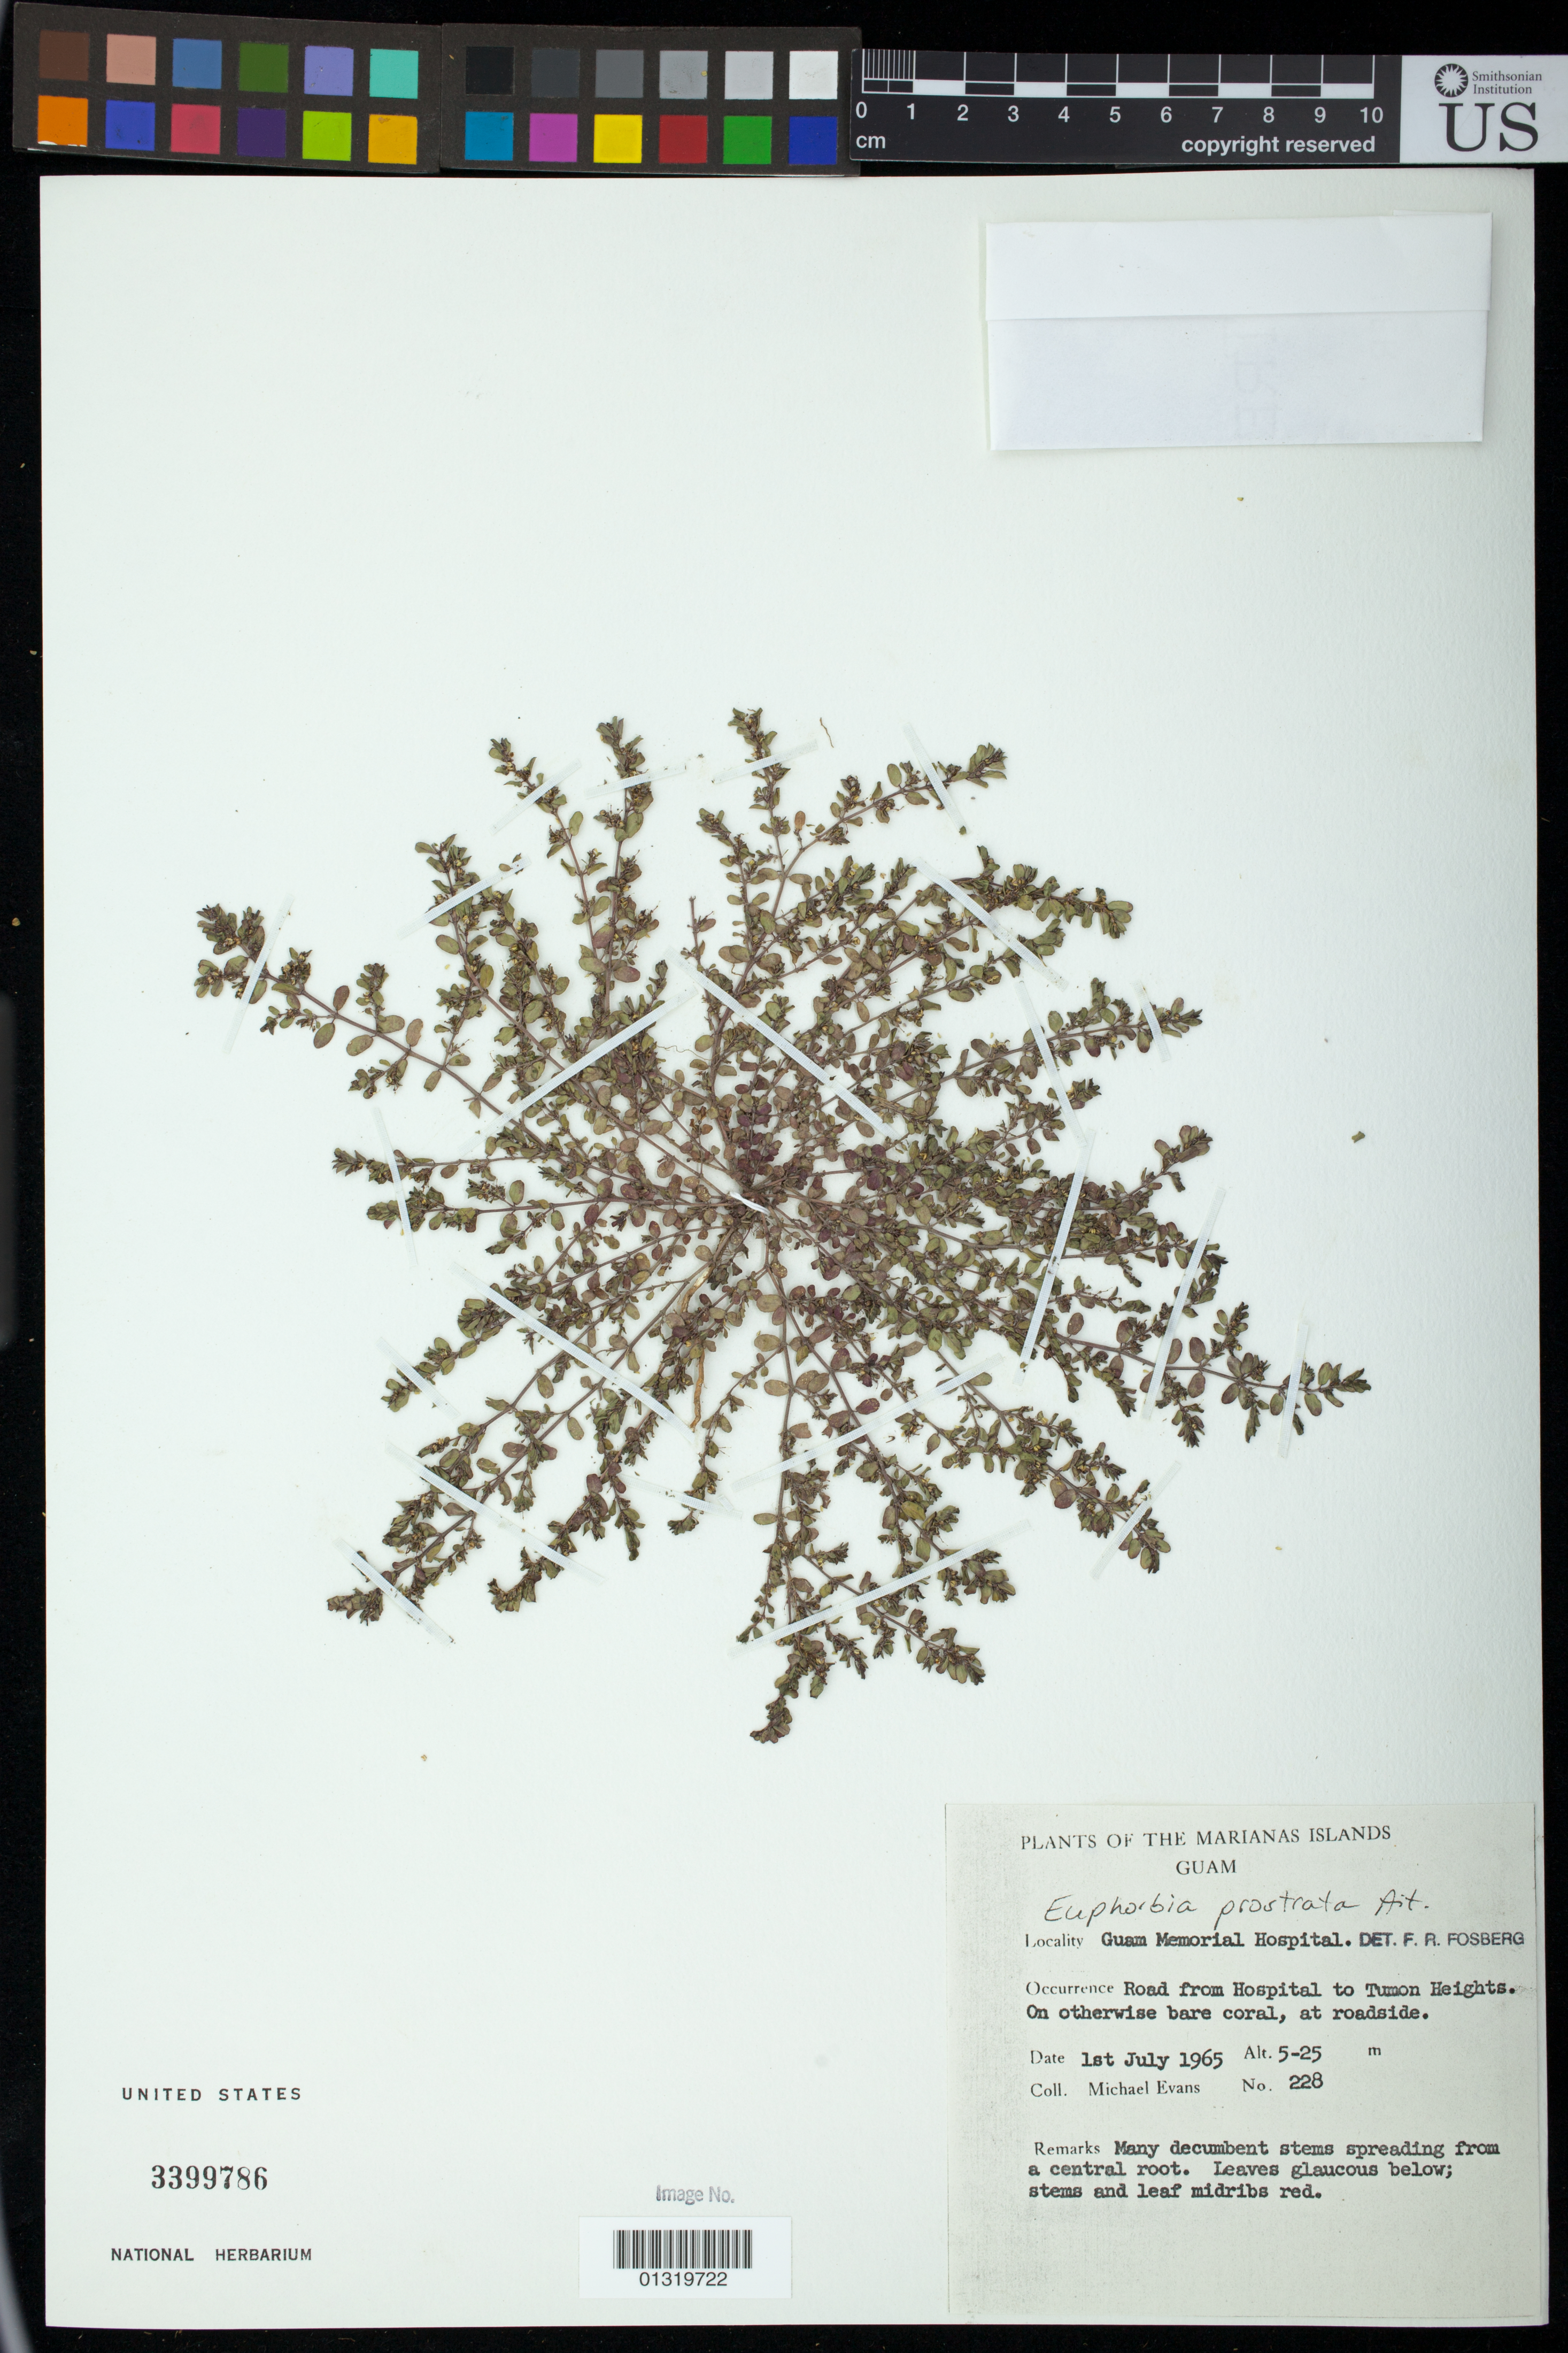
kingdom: Plantae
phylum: Tracheophyta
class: Magnoliopsida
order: Malpighiales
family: Euphorbiaceae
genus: Euphorbia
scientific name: Euphorbia prostrata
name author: Aiton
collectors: M. Evans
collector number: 228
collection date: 1965-07-01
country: Guam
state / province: Tamuning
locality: Guam Memorial Hospital. Road from Hospital to Tumon Heights.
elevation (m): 5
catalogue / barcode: US 3399786